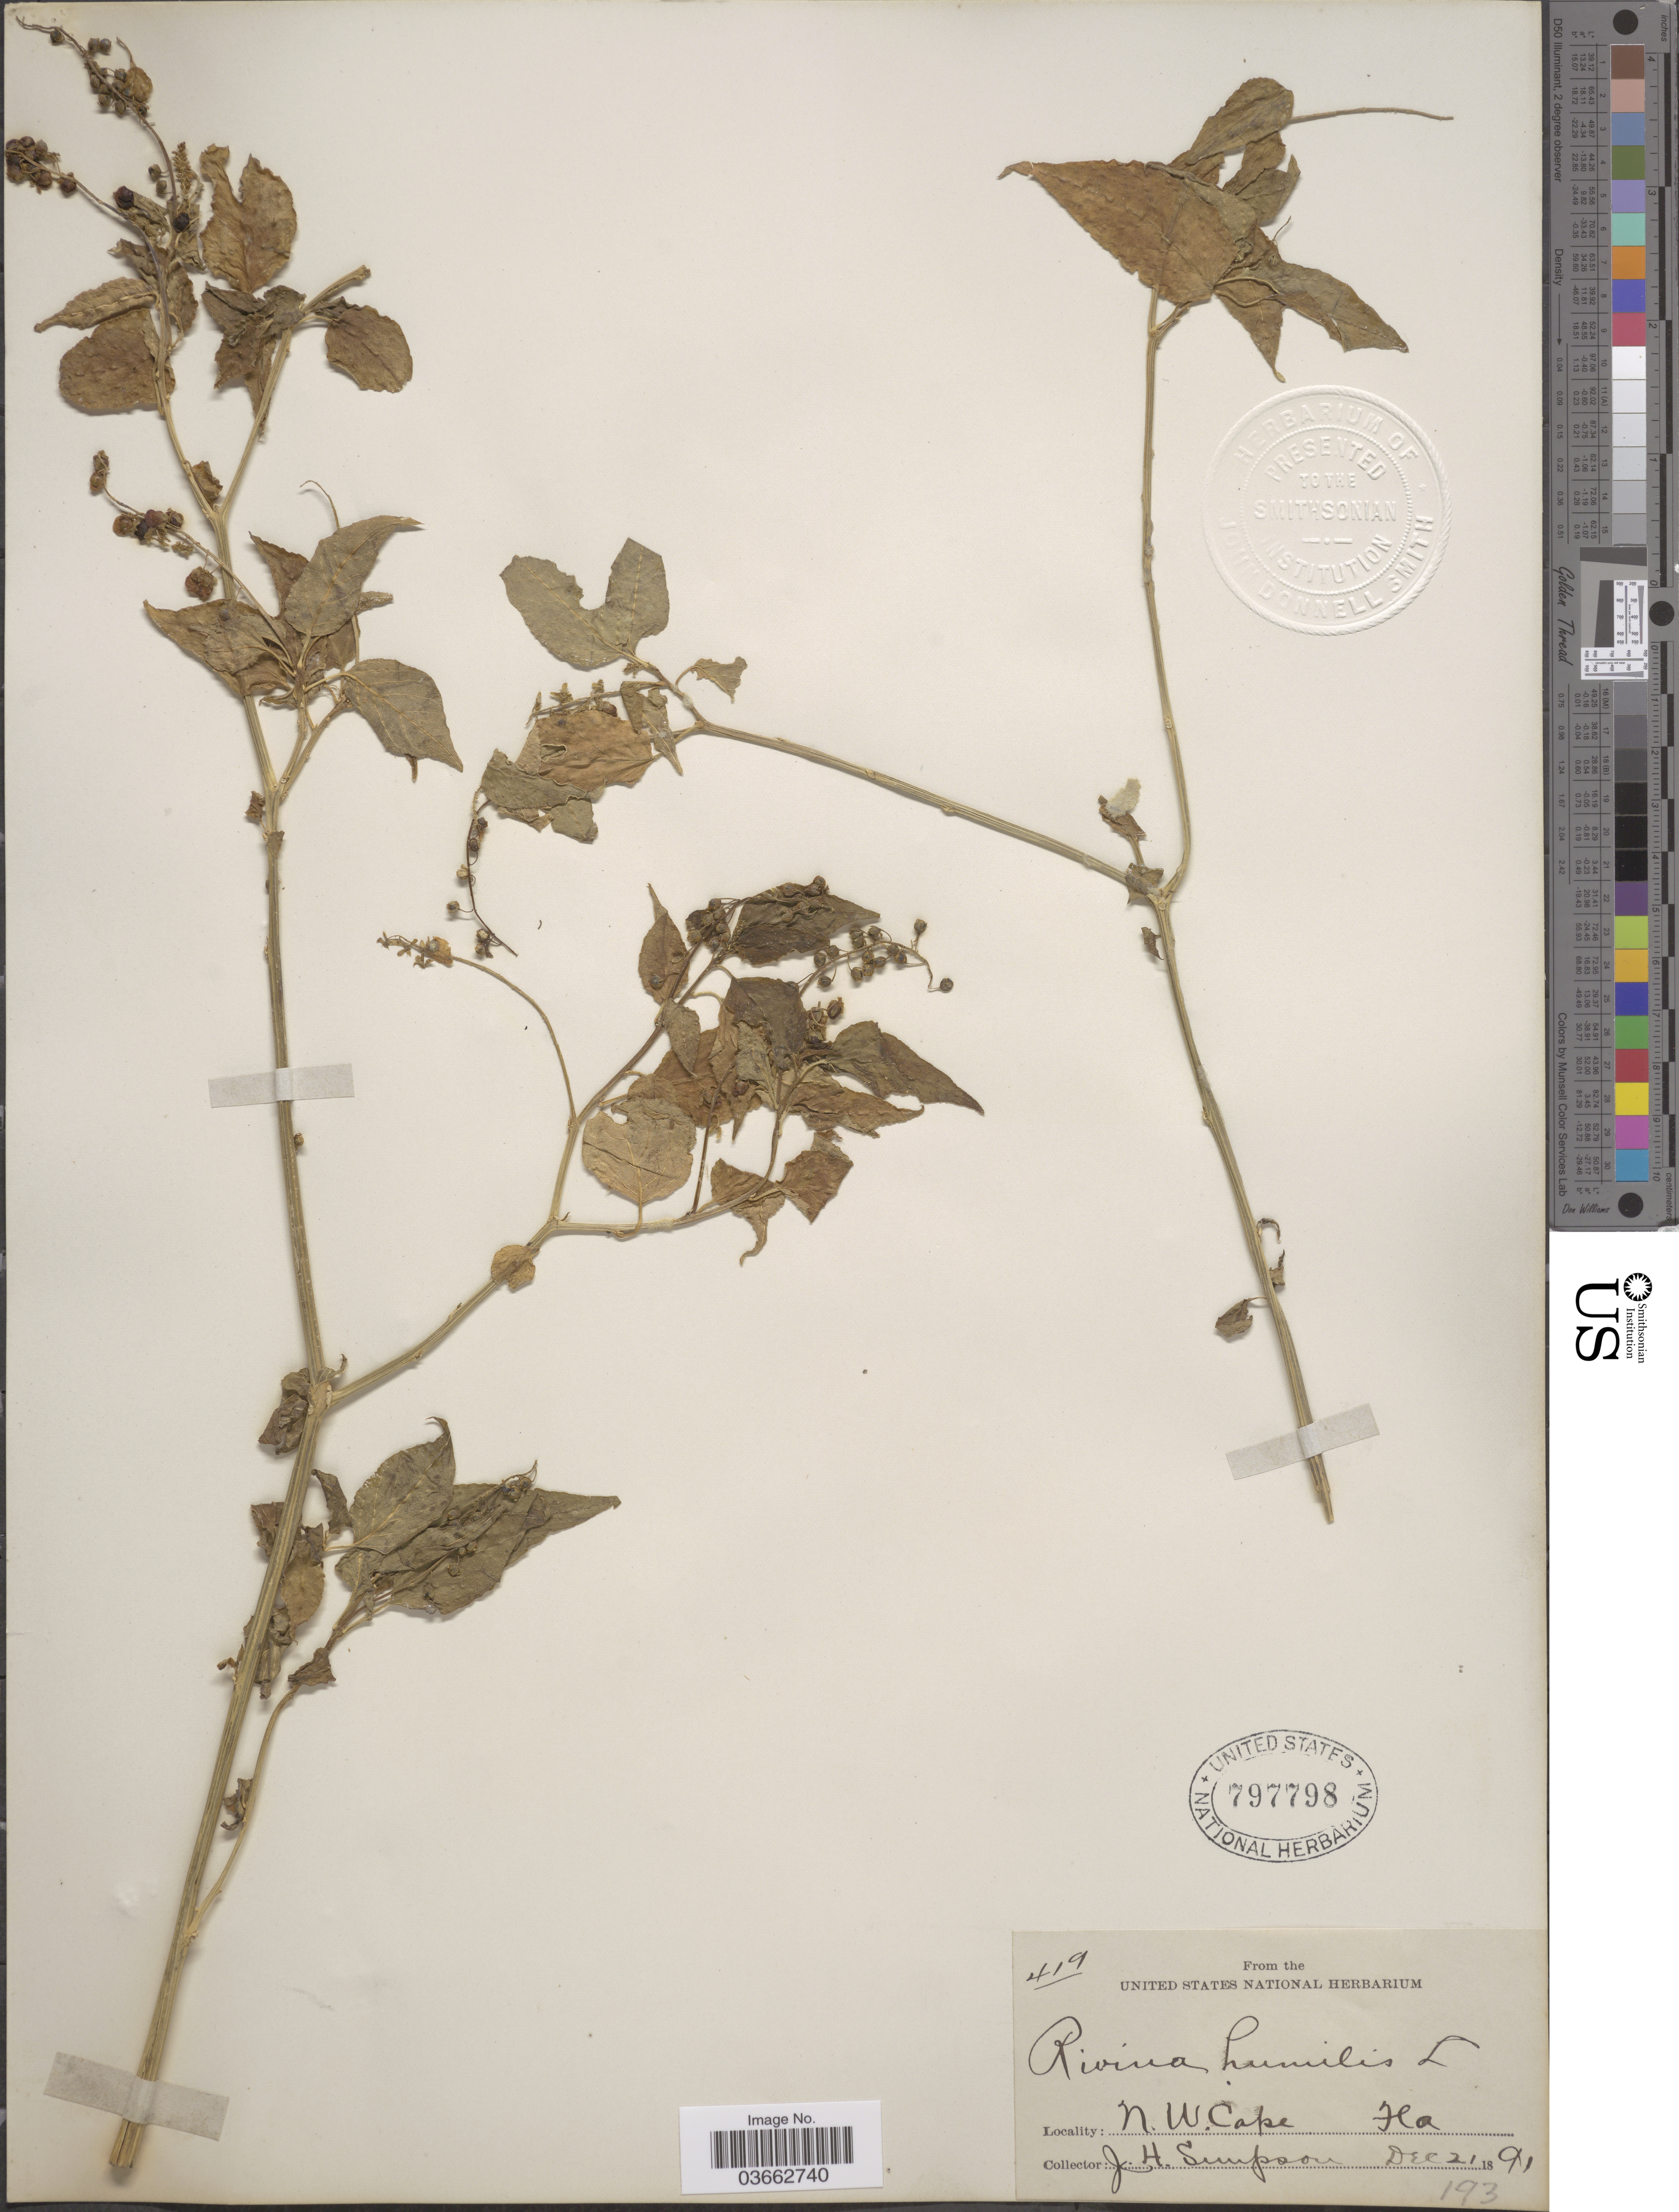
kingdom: Plantae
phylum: Tracheophyta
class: Magnoliopsida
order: Caryophyllales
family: Phytolaccaceae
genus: Rivina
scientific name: Rivina humilis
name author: L.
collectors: J. H. Simpson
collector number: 419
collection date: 1891-12-21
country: United States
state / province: Florida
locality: N.W. Cape.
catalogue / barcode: US 797798